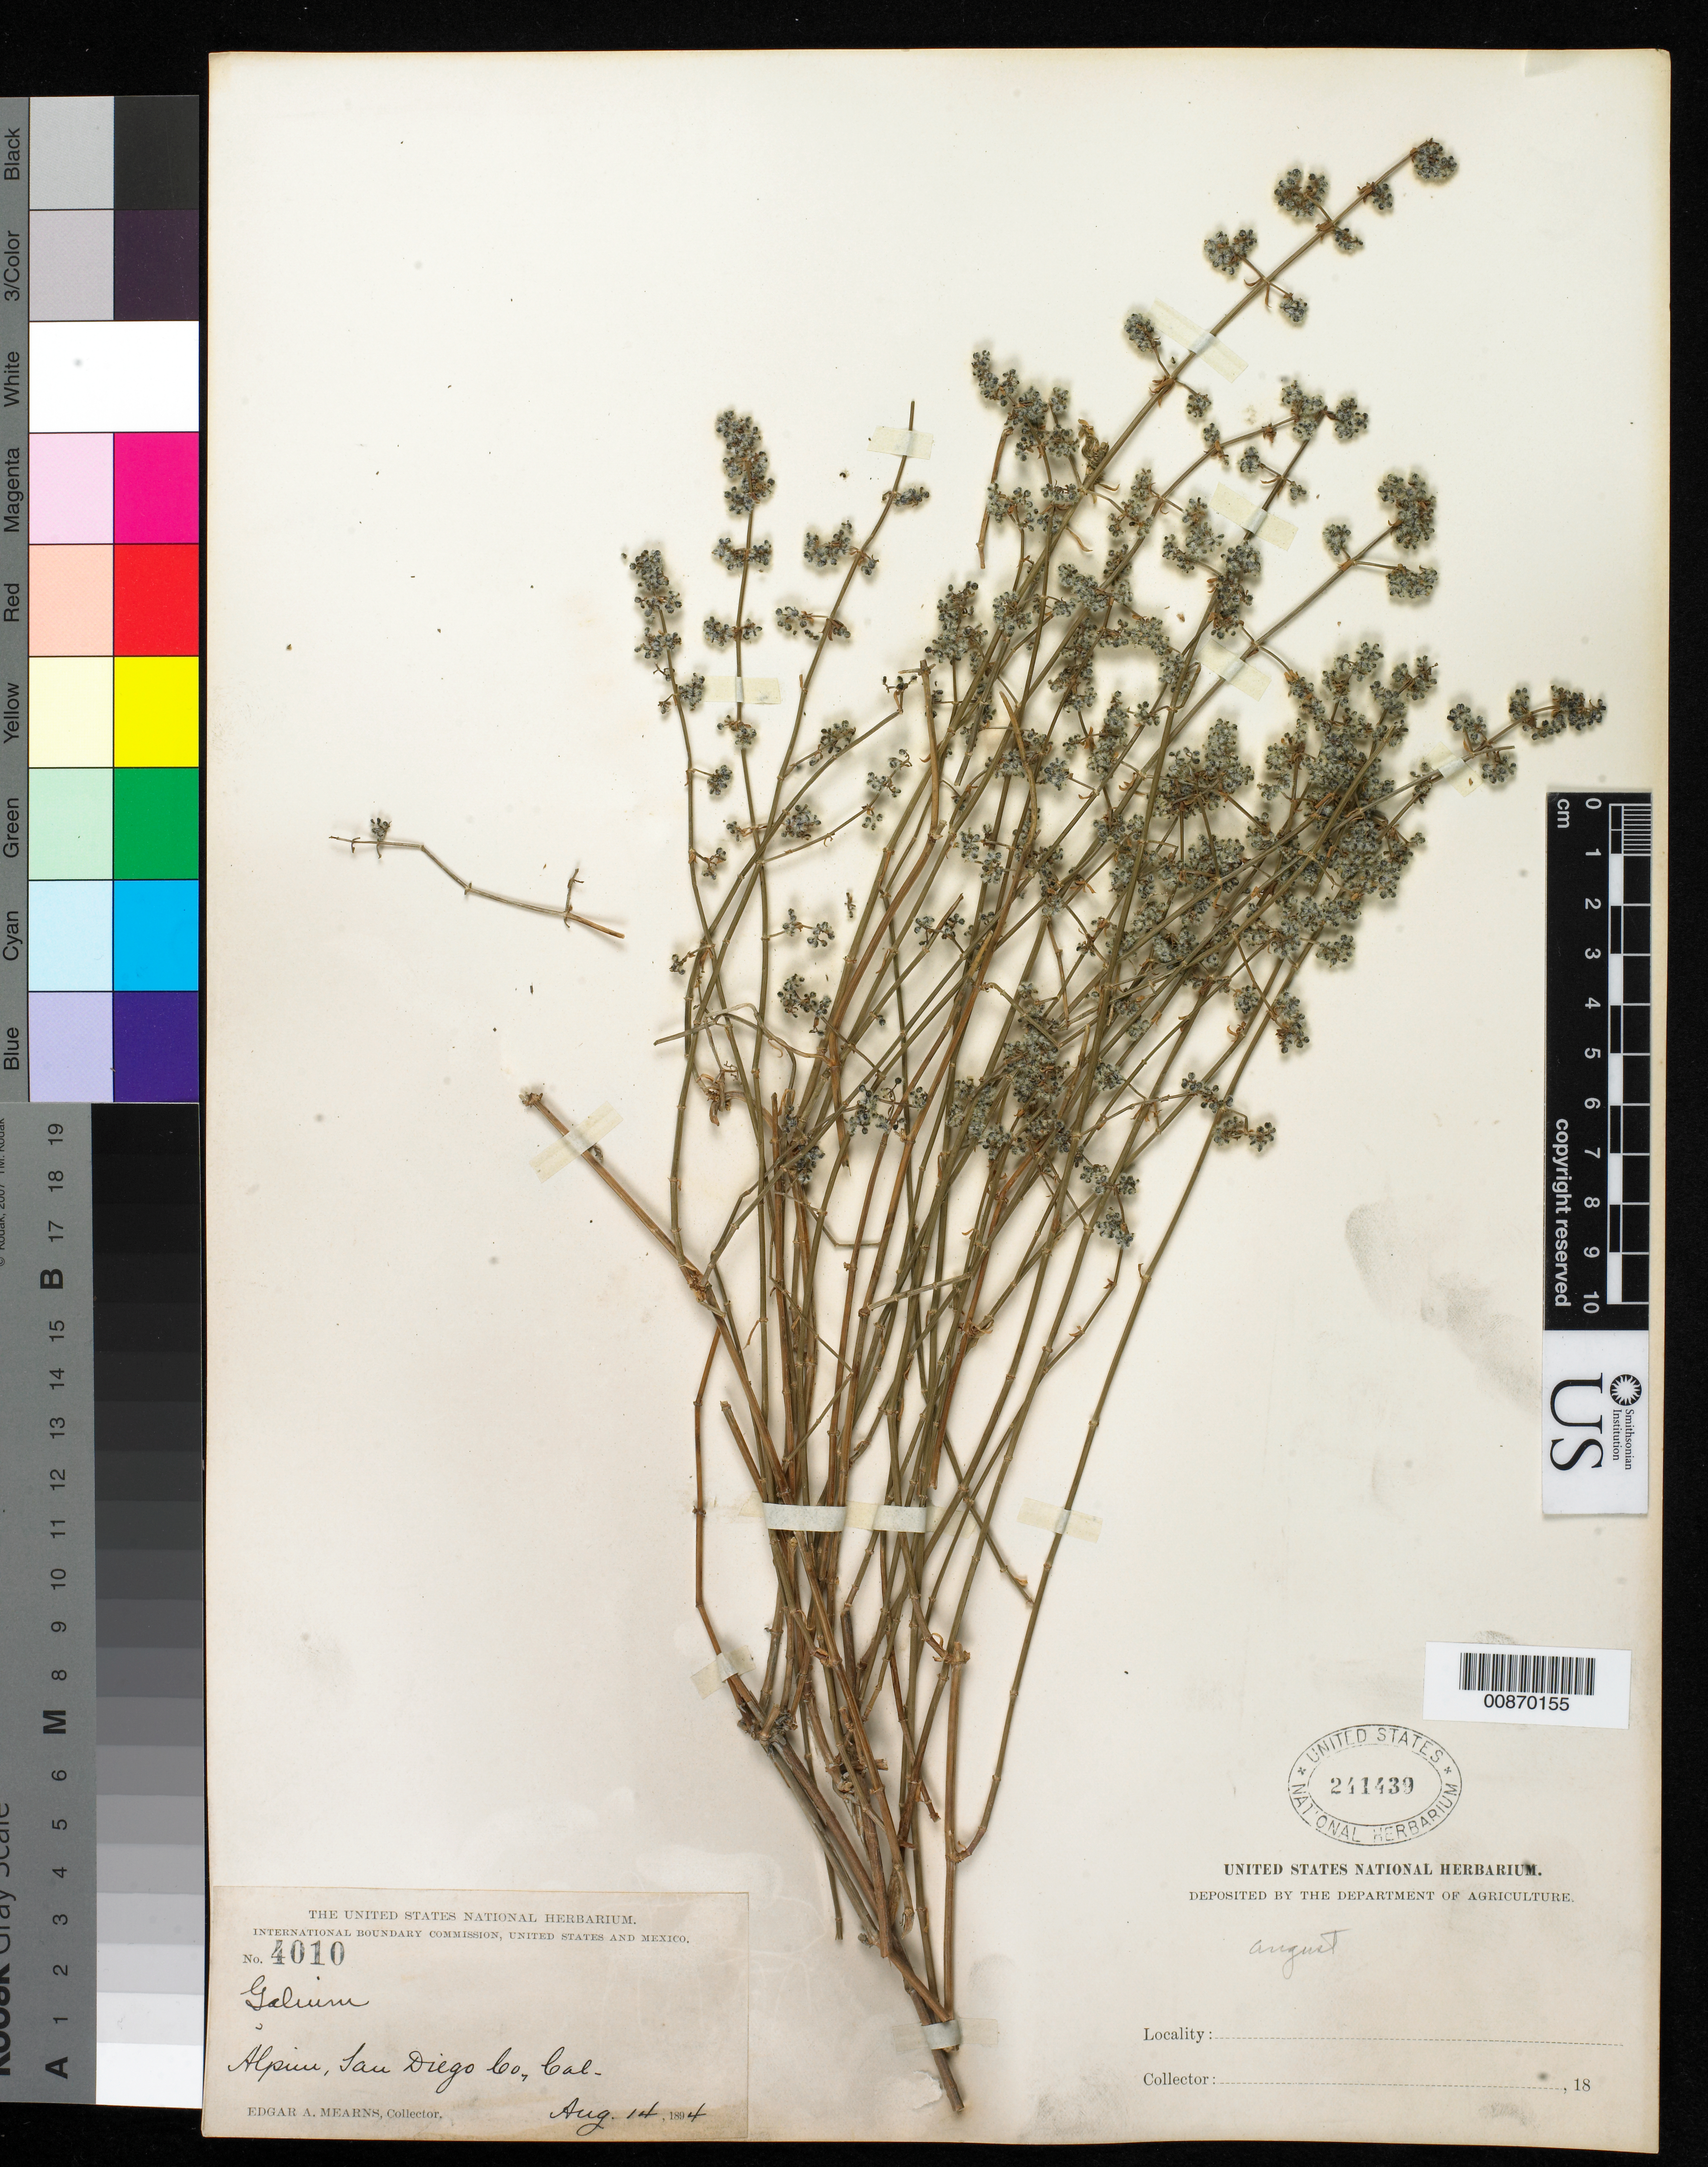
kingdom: Plantae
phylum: Tracheophyta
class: Magnoliopsida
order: Gentianales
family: Rubiaceae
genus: Galium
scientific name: Galium angustifolium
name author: Nutt.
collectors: E. A. Mearns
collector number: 4010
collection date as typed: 14 Aug 1894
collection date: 1894-08-14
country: United States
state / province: California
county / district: San Diego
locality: Alpine, San Diego County, California.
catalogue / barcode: US 241439